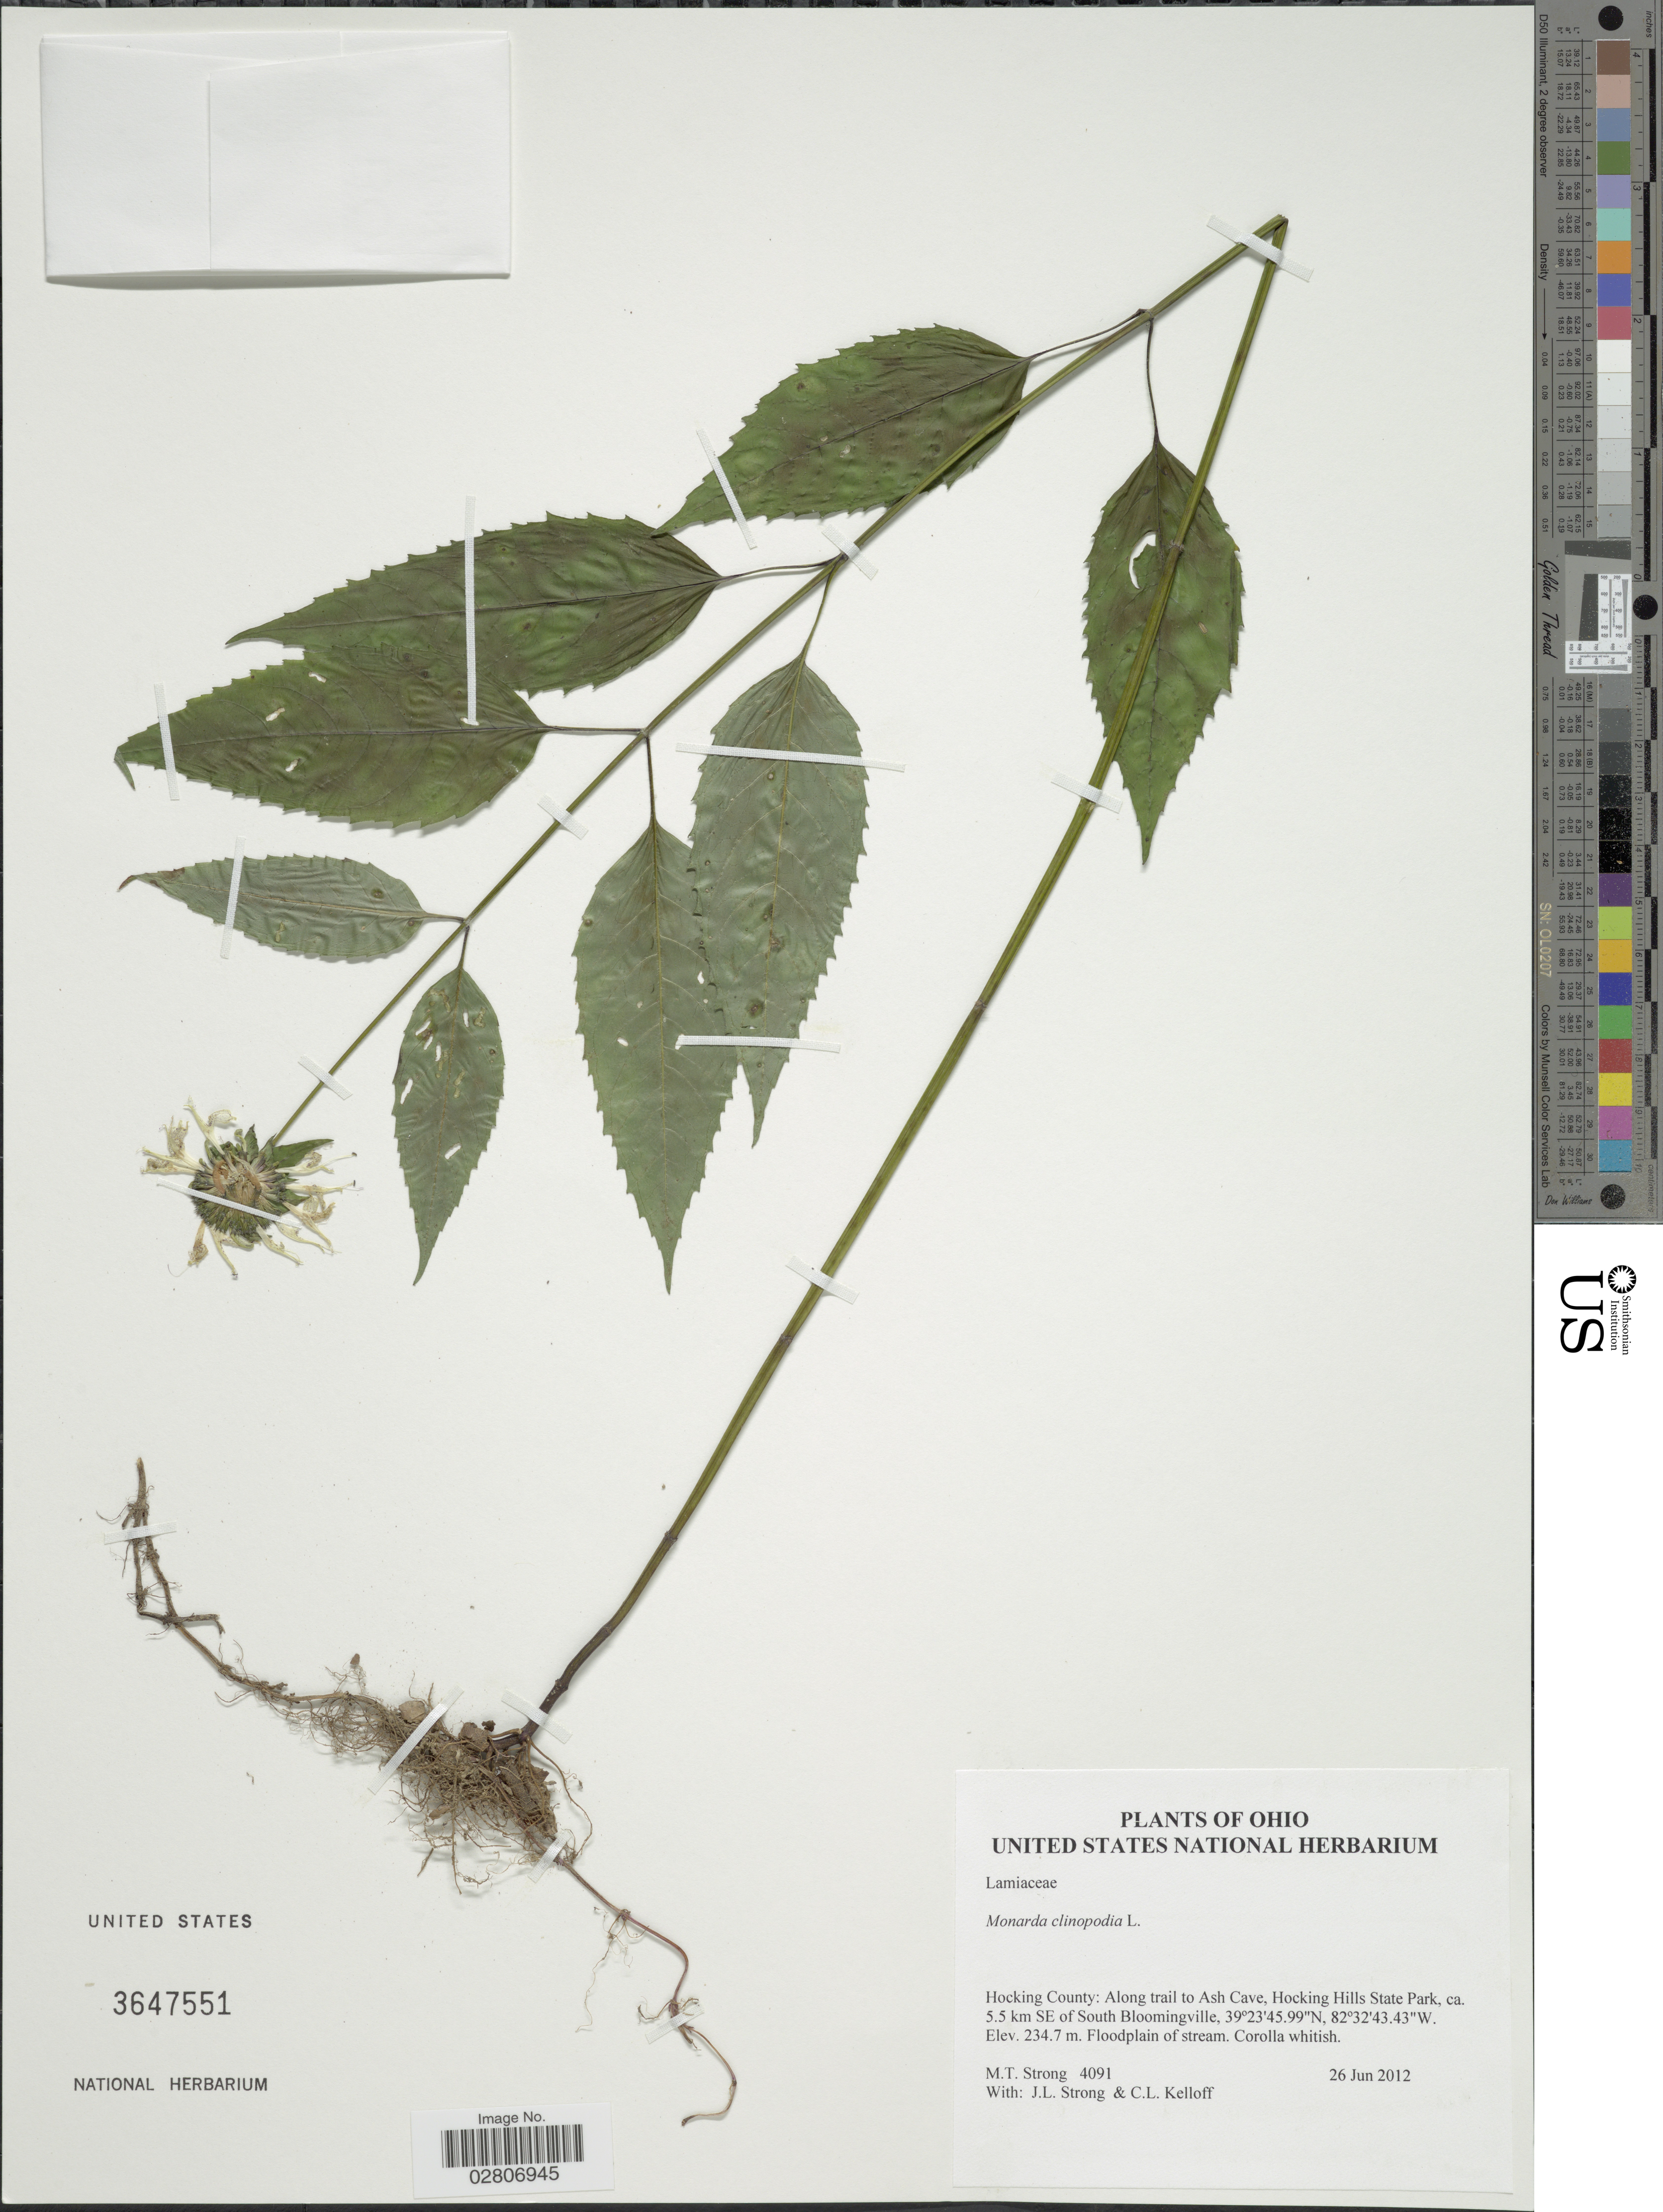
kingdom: Plantae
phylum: Tracheophyta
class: Magnoliopsida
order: Lamiales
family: Lamiaceae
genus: Monarda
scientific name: Monarda clinopodia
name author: L.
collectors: M. T. Strong, J. L. Strong & C. L. Kelloff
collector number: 4091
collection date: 2012-06-26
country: United States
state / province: Ohio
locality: Hocking County: Along trail to Ash Cave, Hocking Hills State Park, ca. 5.5 km SE of South Bloomingville.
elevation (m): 234.7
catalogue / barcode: US 3647551